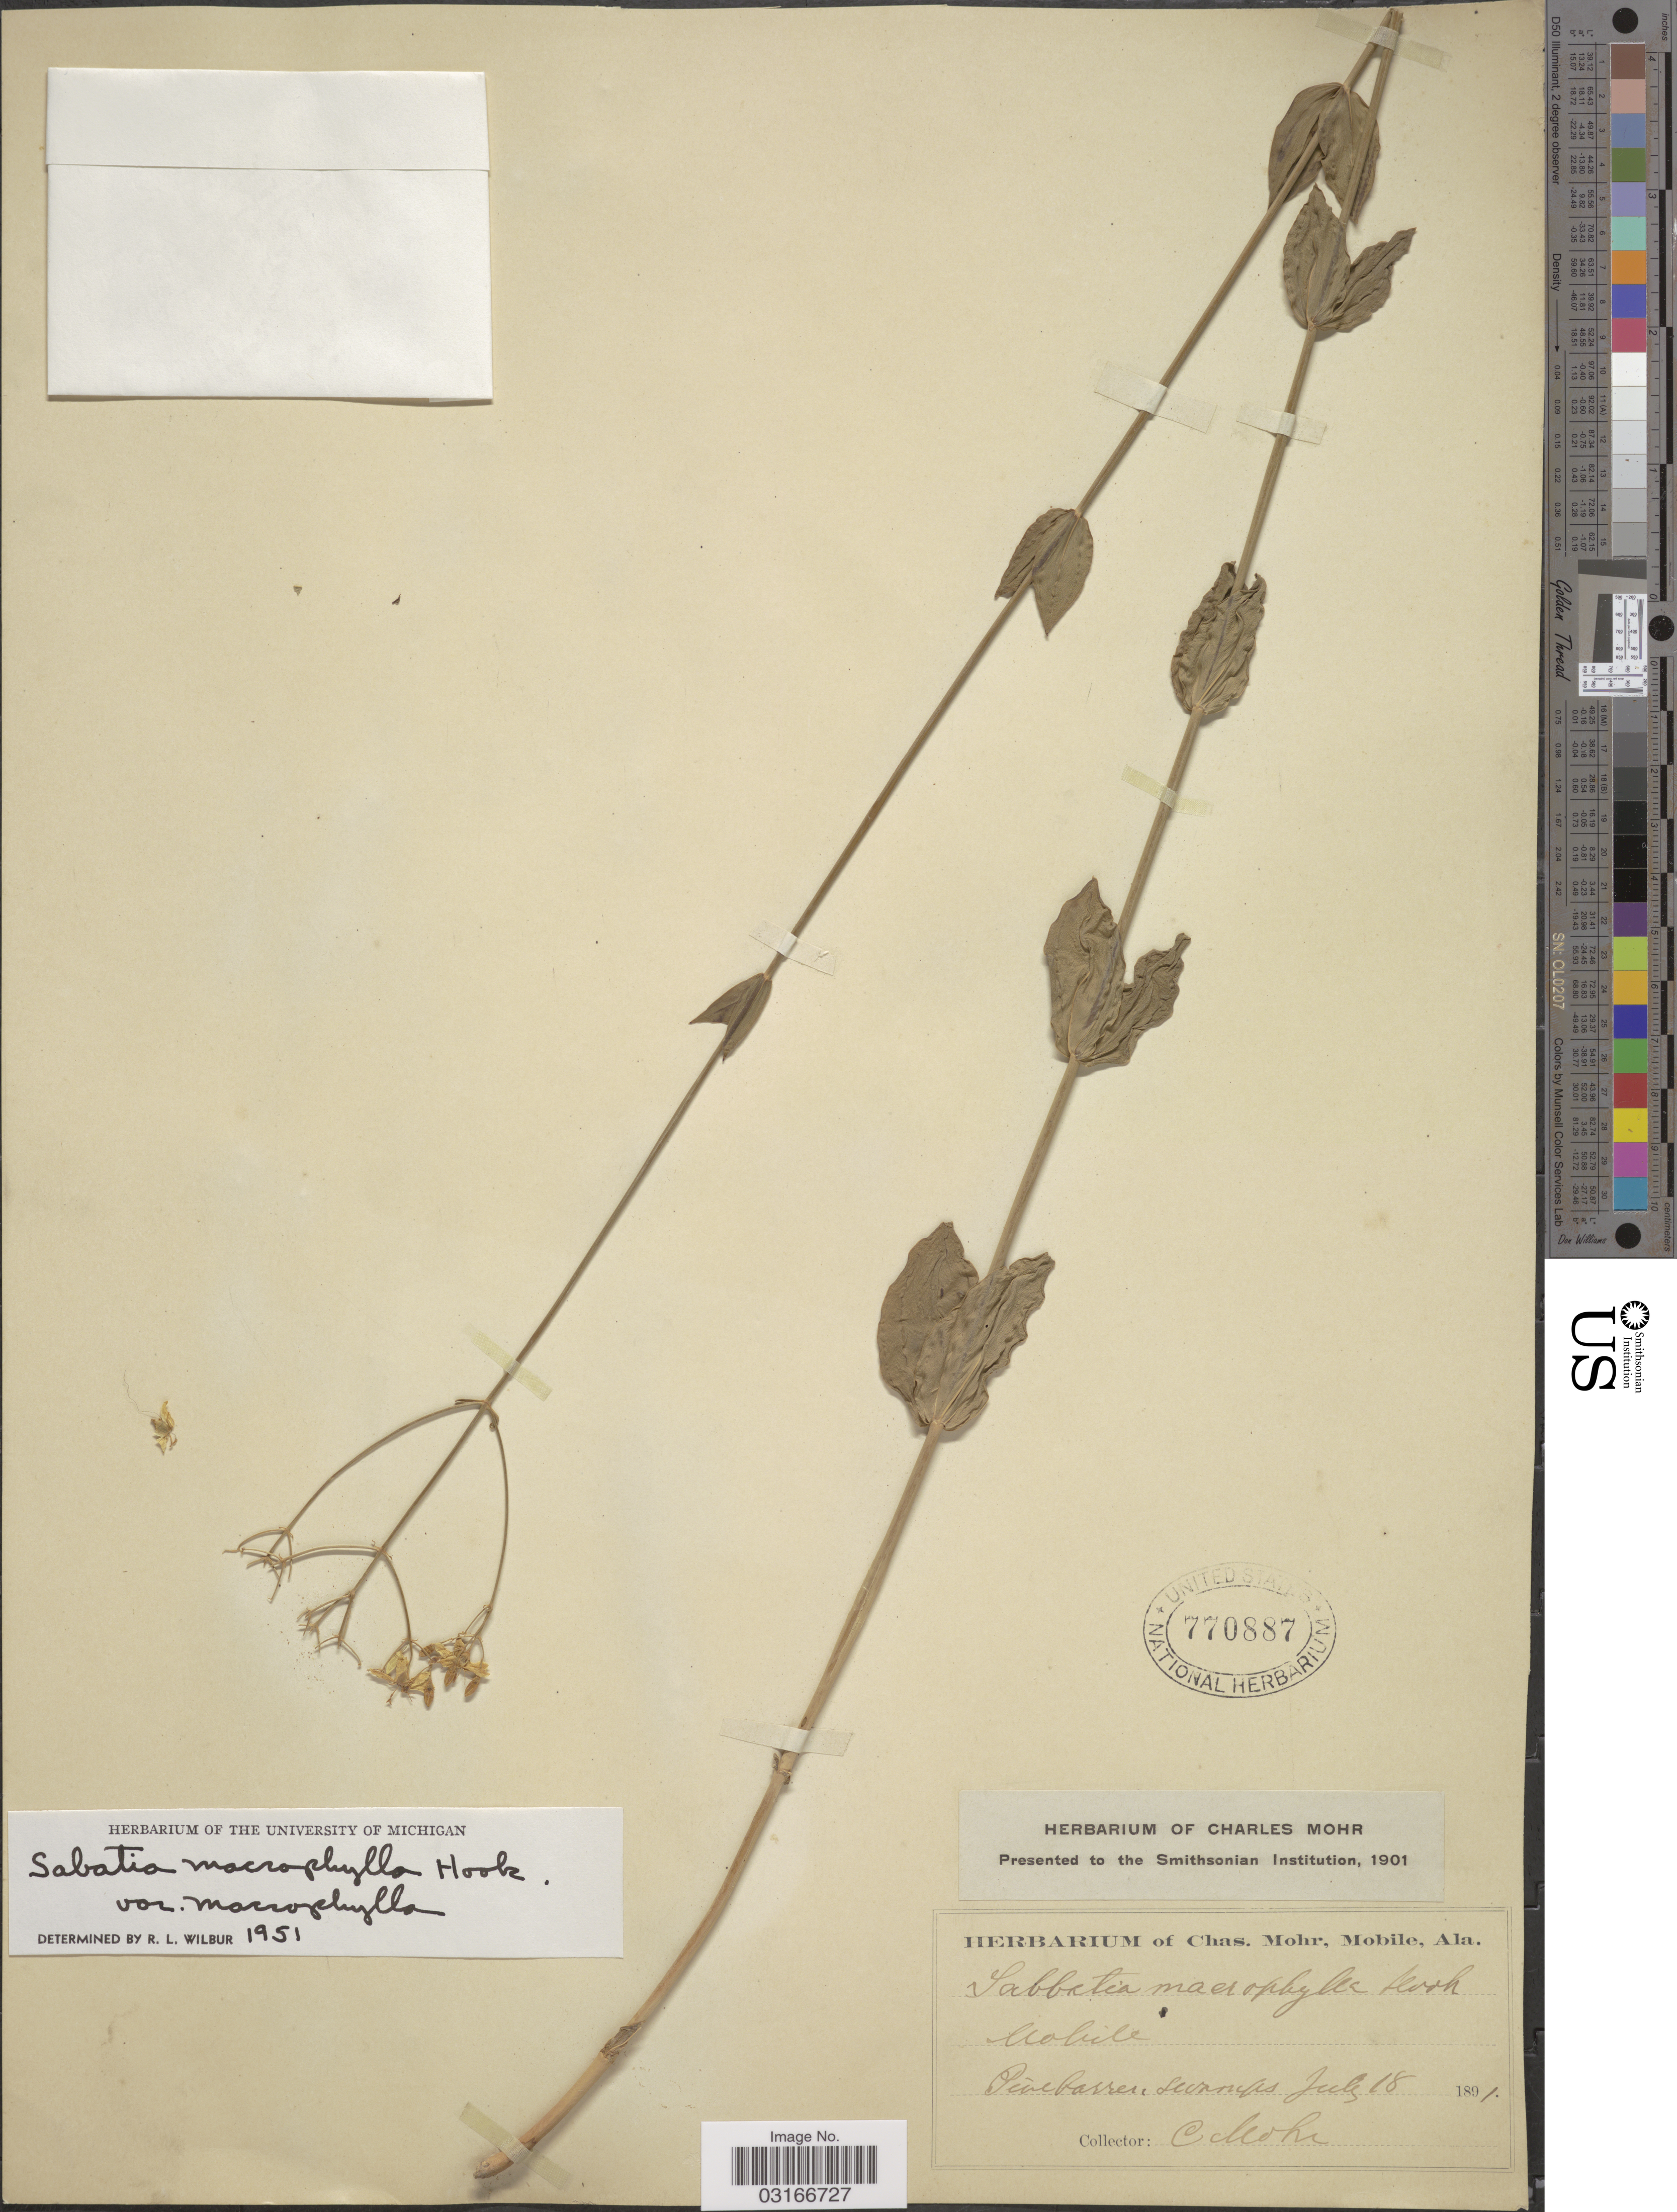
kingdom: Plantae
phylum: Tracheophyta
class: Magnoliopsida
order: Gentianales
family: Gentianaceae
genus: Sabatia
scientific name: Sabatia macrophylla var. macrophylla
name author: Hook.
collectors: Mohr, C. T. (herbarium)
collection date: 1891-07-18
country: United States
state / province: Alabama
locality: Mobile. Pinebarren swamps.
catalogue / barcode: US 770887